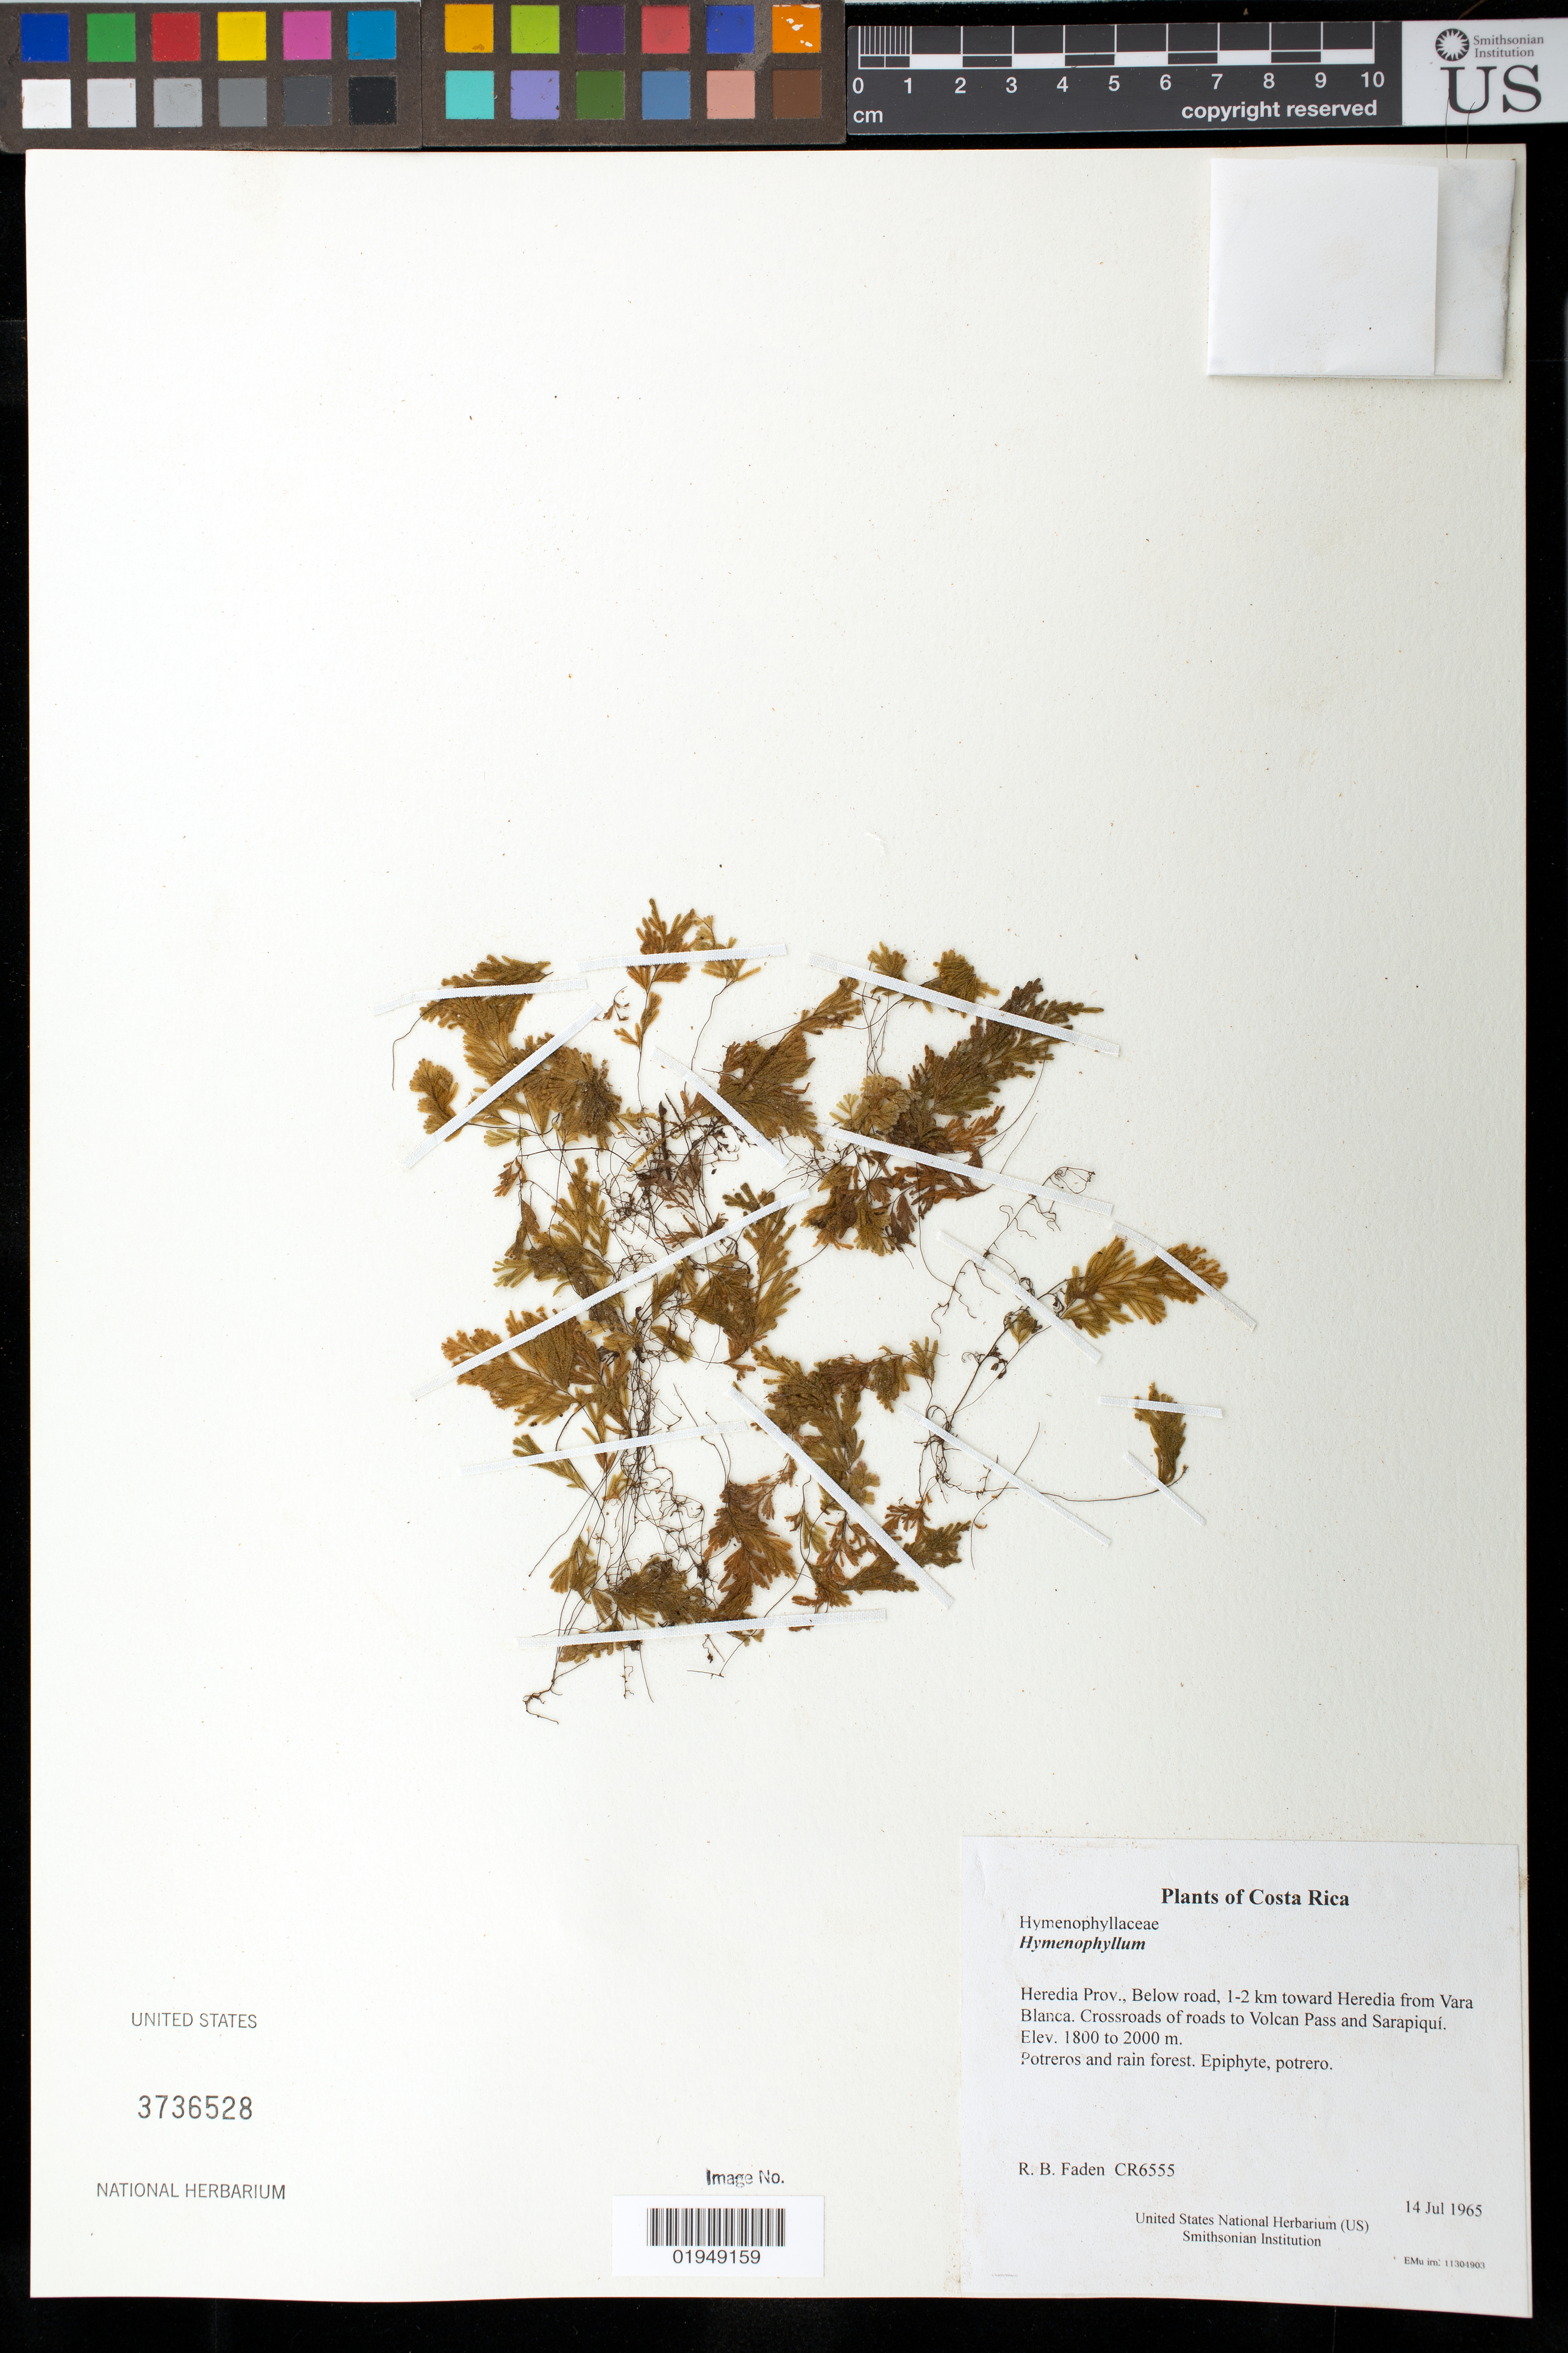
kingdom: Plantae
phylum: Tracheophyta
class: Polypodiopsida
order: Hymenophyllales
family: Hymenophyllaceae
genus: Hymenophyllum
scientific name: Hymenophyllum sp.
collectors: R. B. Faden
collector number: CR6555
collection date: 1965-07-14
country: Costa Rica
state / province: Heredia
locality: Below road, 1-2 km toward Heredia from Vara Blanca. Crossroads of roads to Volcan Pass and Sarapiquí.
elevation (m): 1800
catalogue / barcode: US 3736528